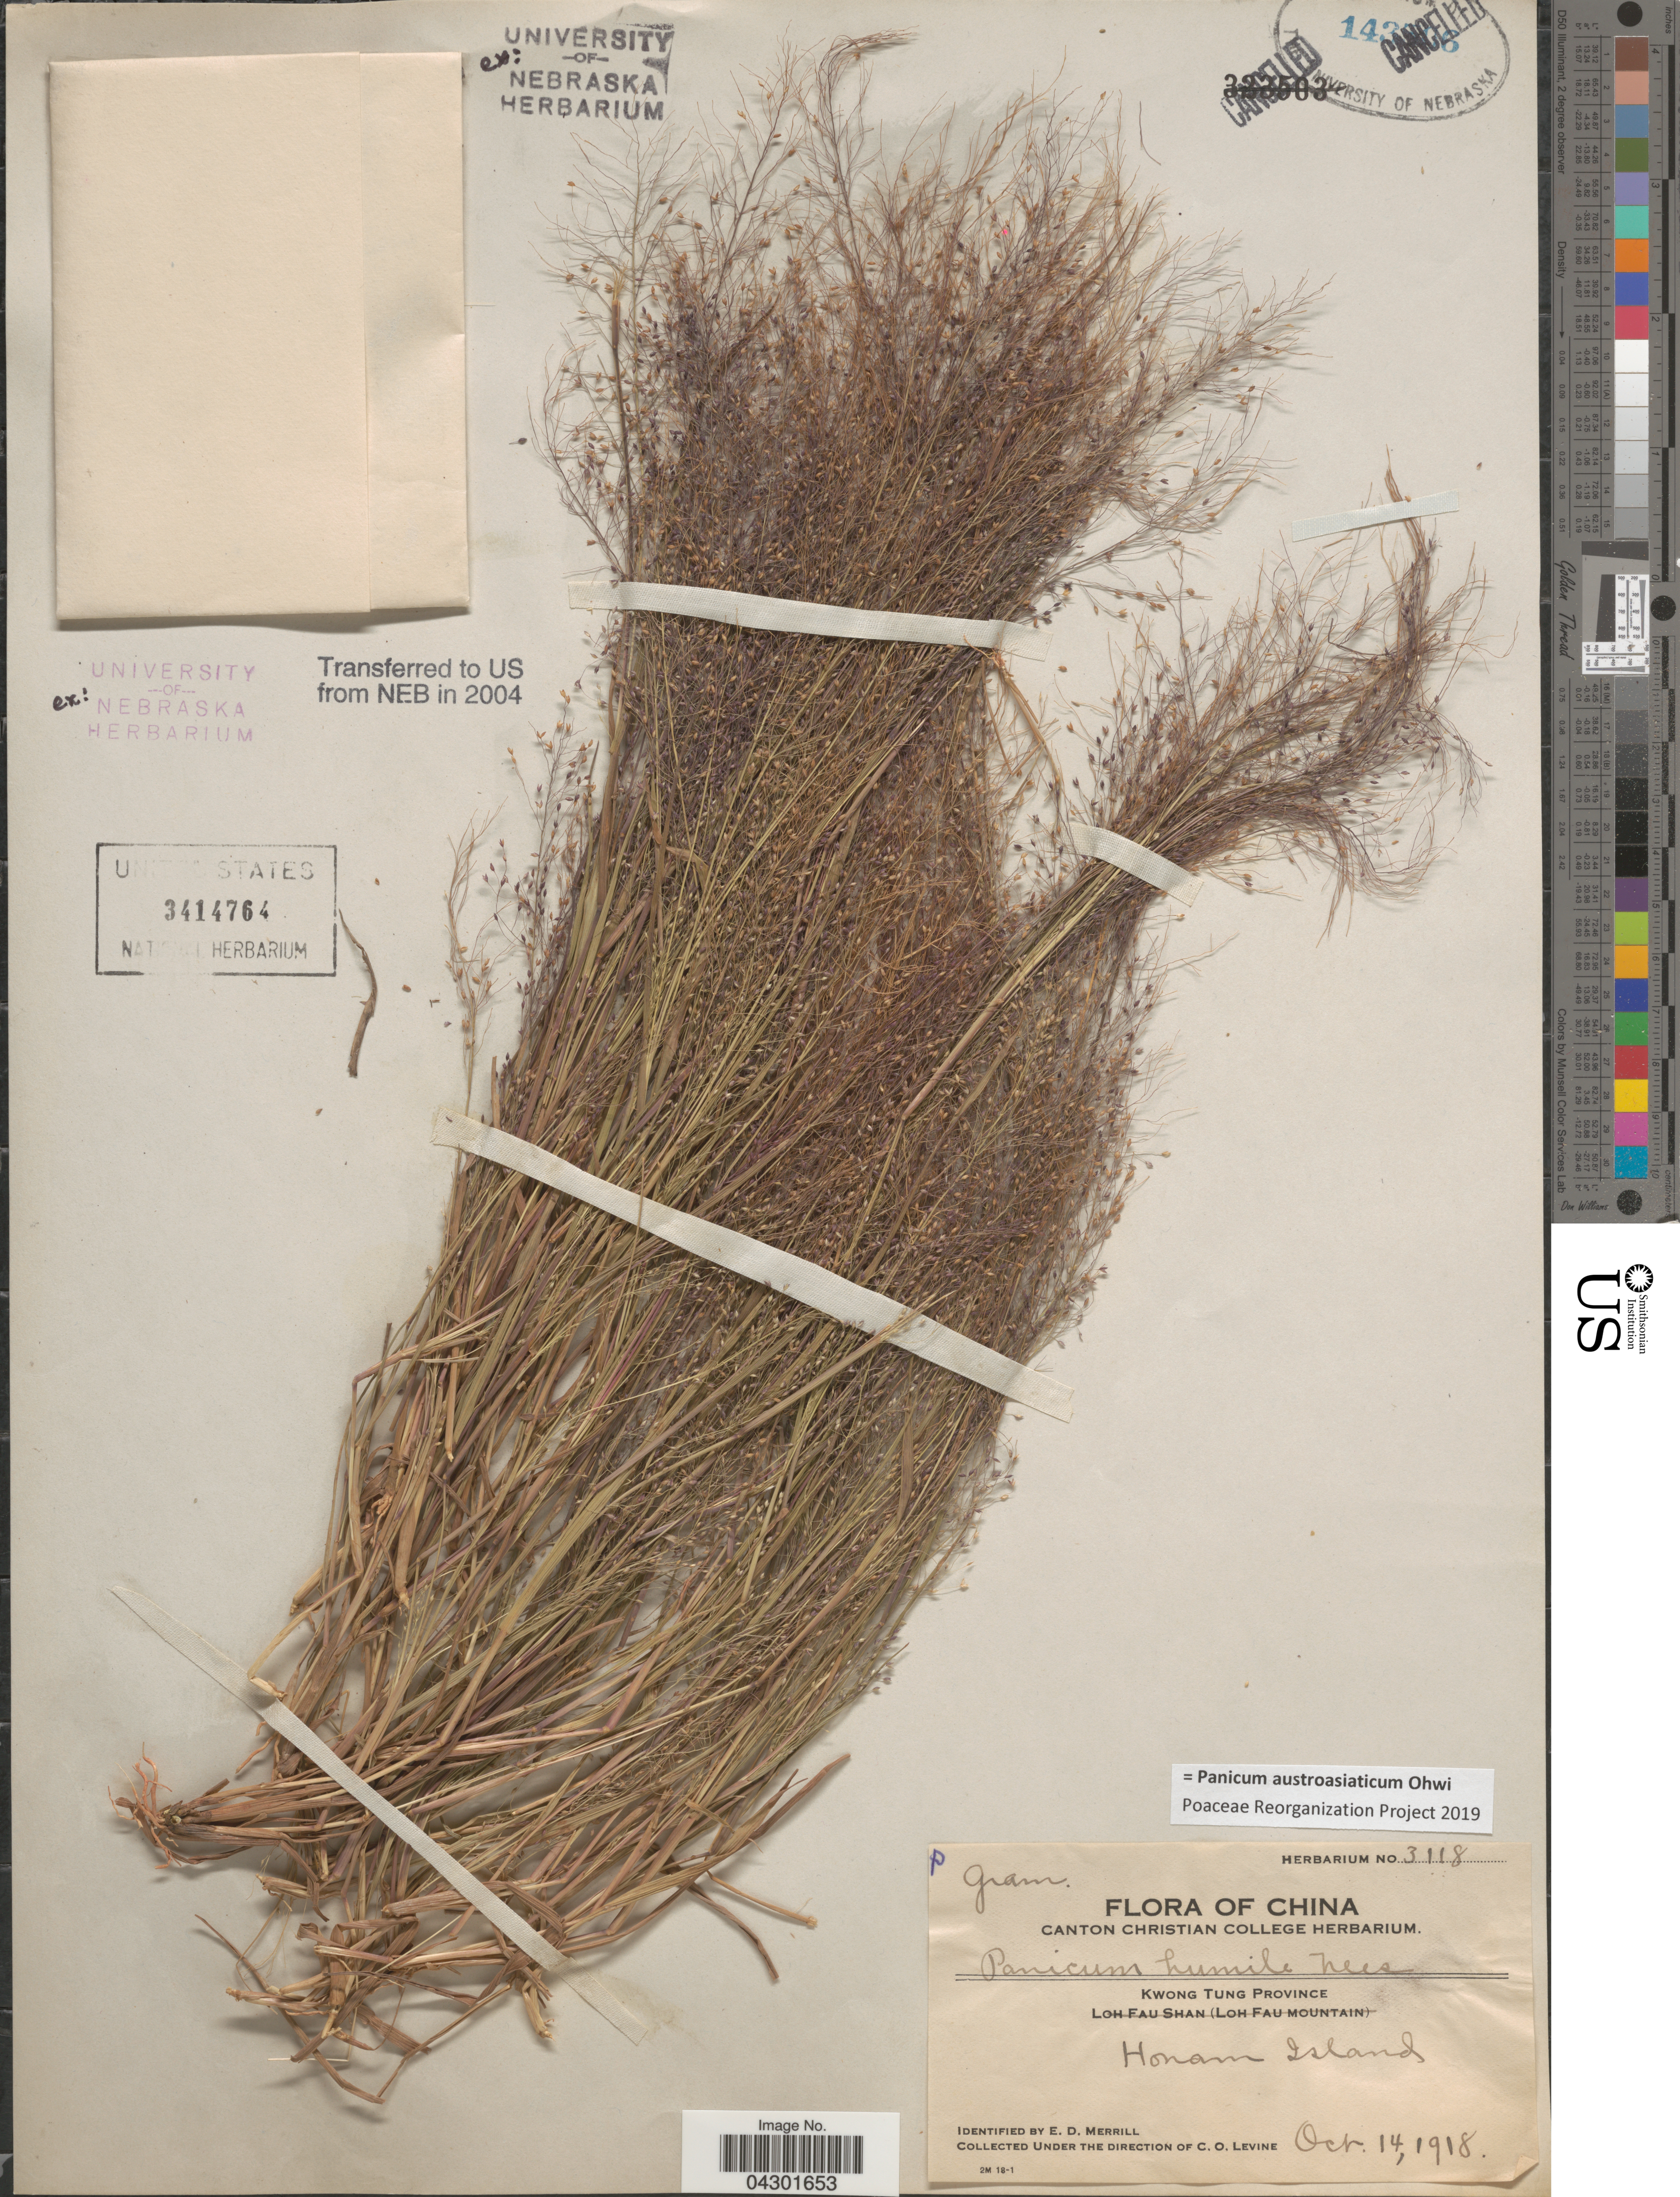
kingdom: Plantae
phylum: Tracheophyta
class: Liliopsida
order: Poales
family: Poaceae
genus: Panicum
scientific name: Panicum austroasiaticum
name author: Ohwi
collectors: C. O. Levine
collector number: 3118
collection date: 1918-10-14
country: China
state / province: Guangdong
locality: Kwong Tung Province. Honam Islands.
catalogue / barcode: US 3414764